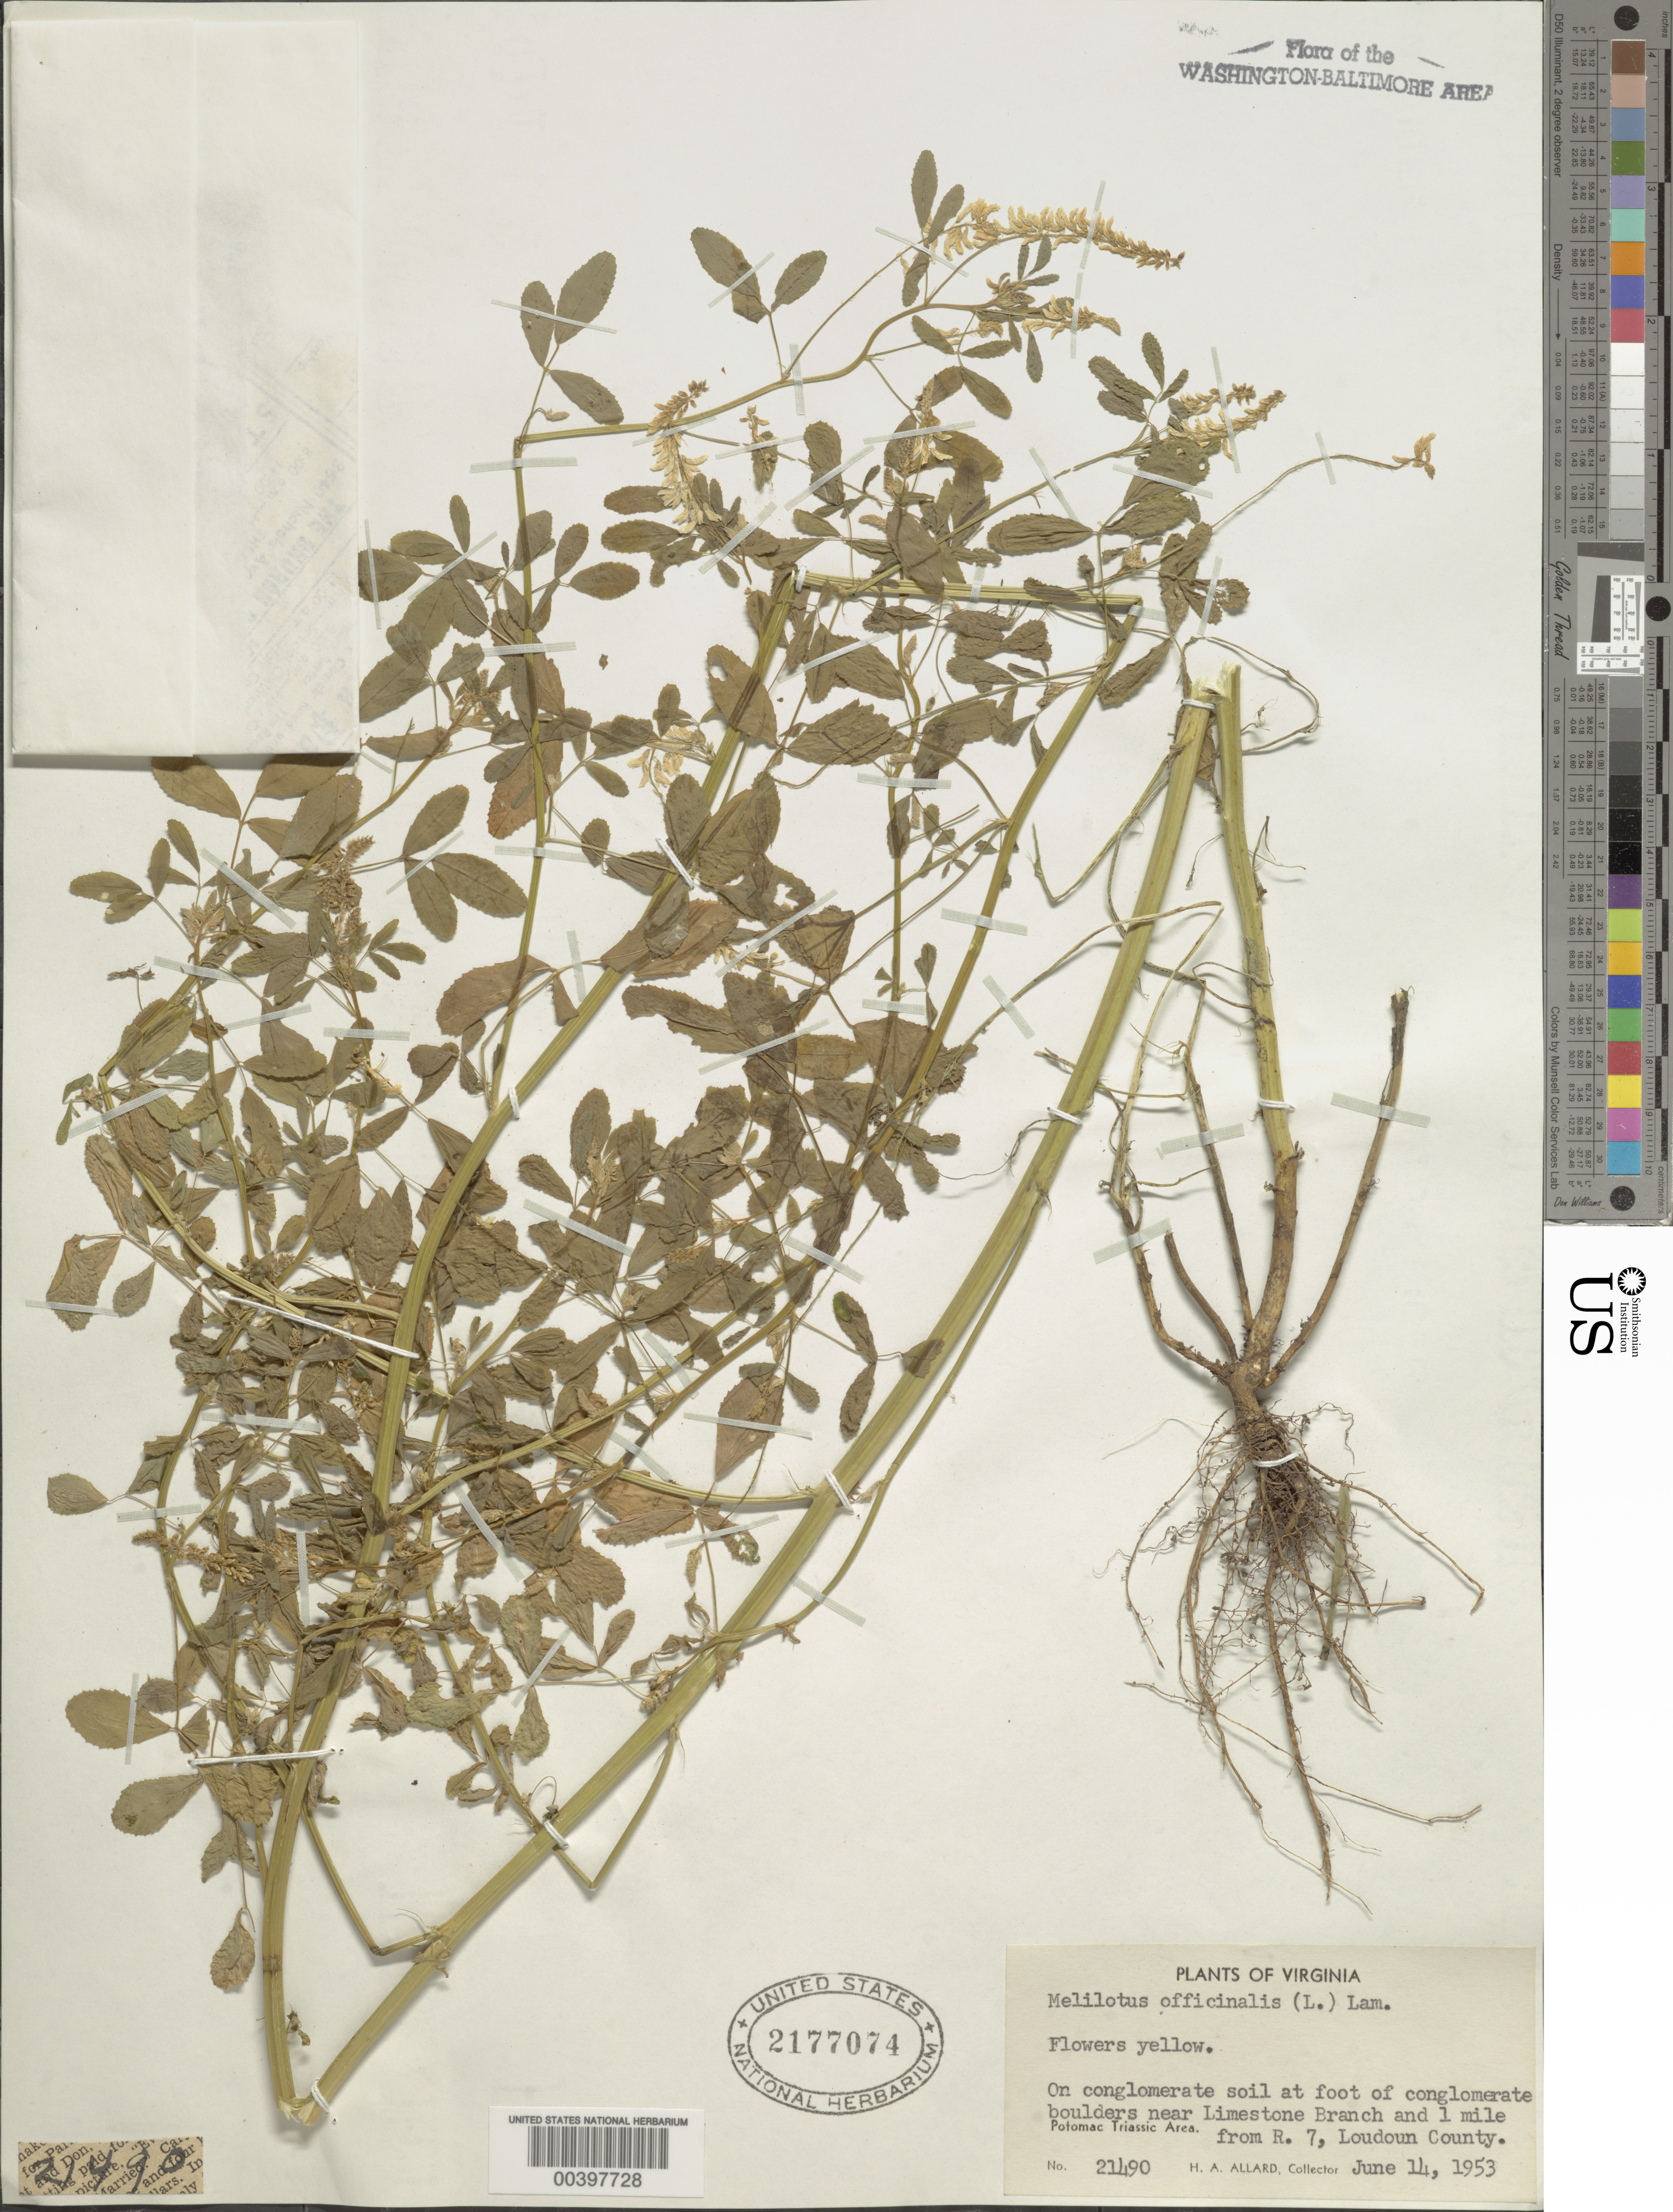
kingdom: Plantae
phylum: Tracheophyta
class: Magnoliopsida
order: Fabales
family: Fabaceae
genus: Melilotus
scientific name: Melilotus officinalis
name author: (L.) Lam.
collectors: H. A. Allard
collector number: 21490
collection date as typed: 14 Jun 1953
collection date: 1953-06-14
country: United States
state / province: Virginia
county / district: Loudoun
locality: Limestone Branch and Route 7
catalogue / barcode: US 2177074